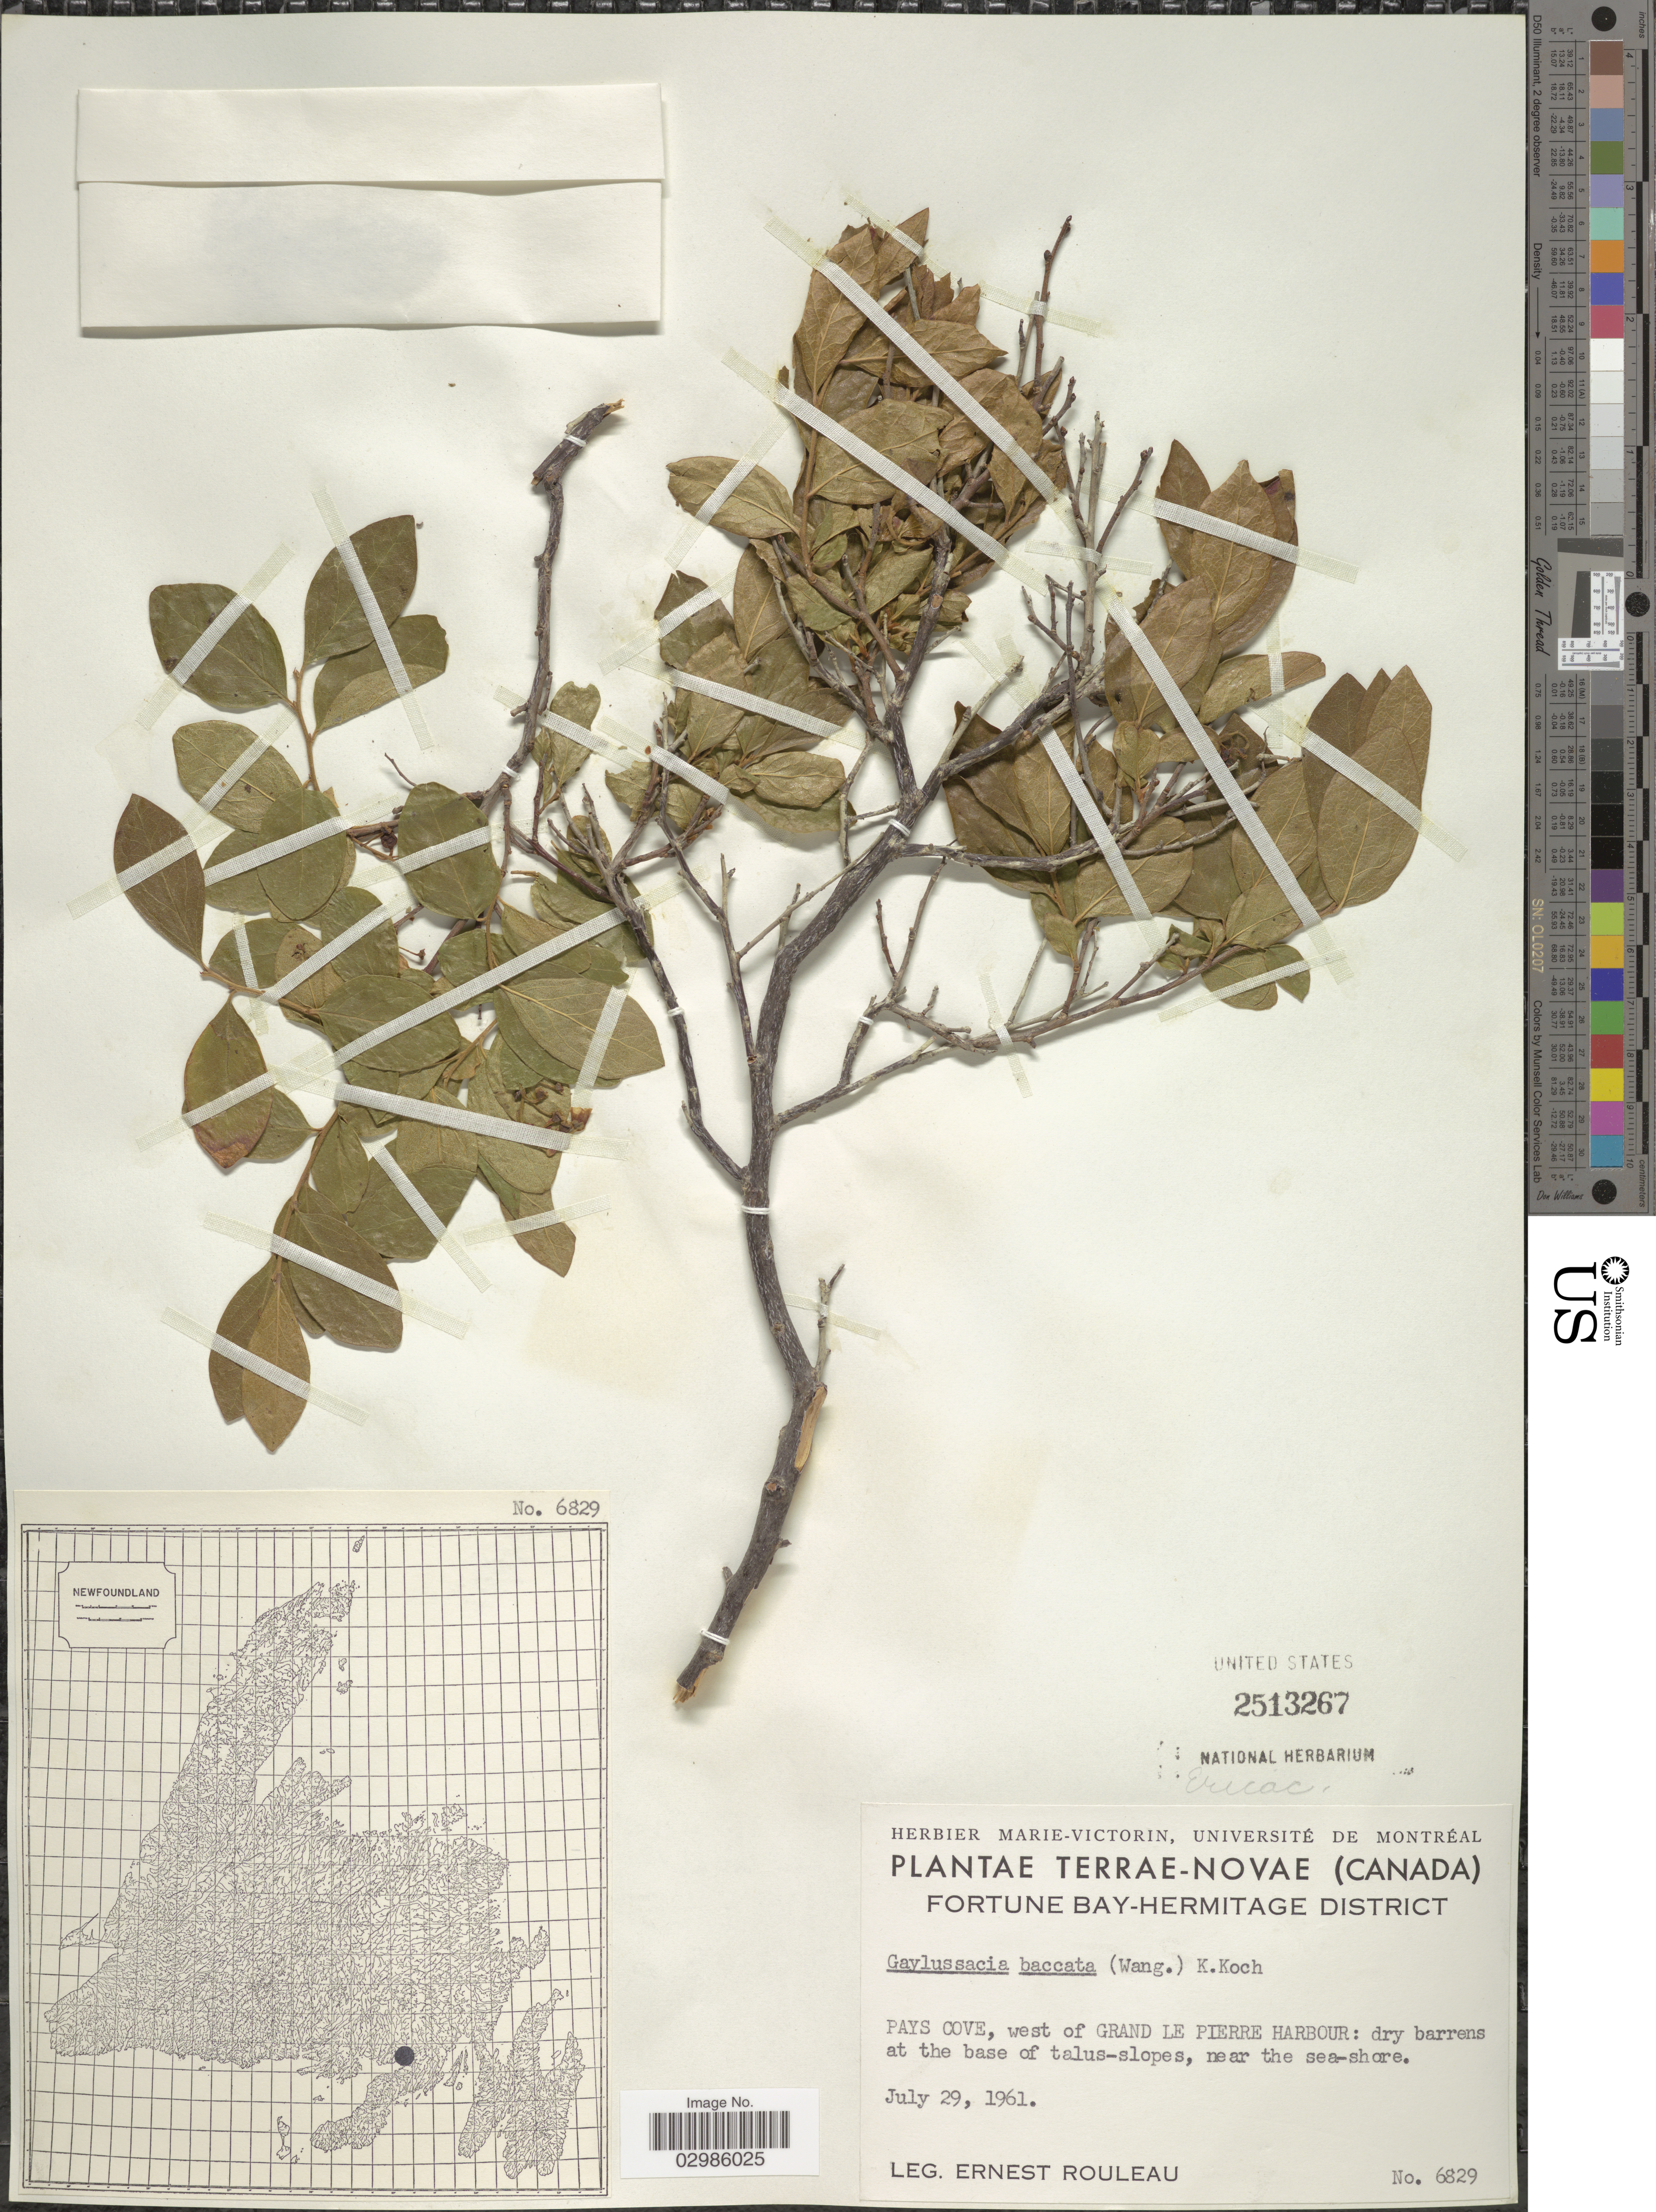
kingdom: Plantae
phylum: Tracheophyta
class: Magnoliopsida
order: Ericales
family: Ericaceae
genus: Gaylussacia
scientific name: Gaylussacia baccata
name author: (Wangenh.) K. Koch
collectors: E. Rouleau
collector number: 6829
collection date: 1961-07-29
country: Canada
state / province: Newfoundland and Labrador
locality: Terrae-Novae. Fortune Bay-Hermitage District. Pays Cove, west of Grand Le Pierre Harbour: dry barrens at the base of talus-slopes, near the sea-shore.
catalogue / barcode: US 2513267